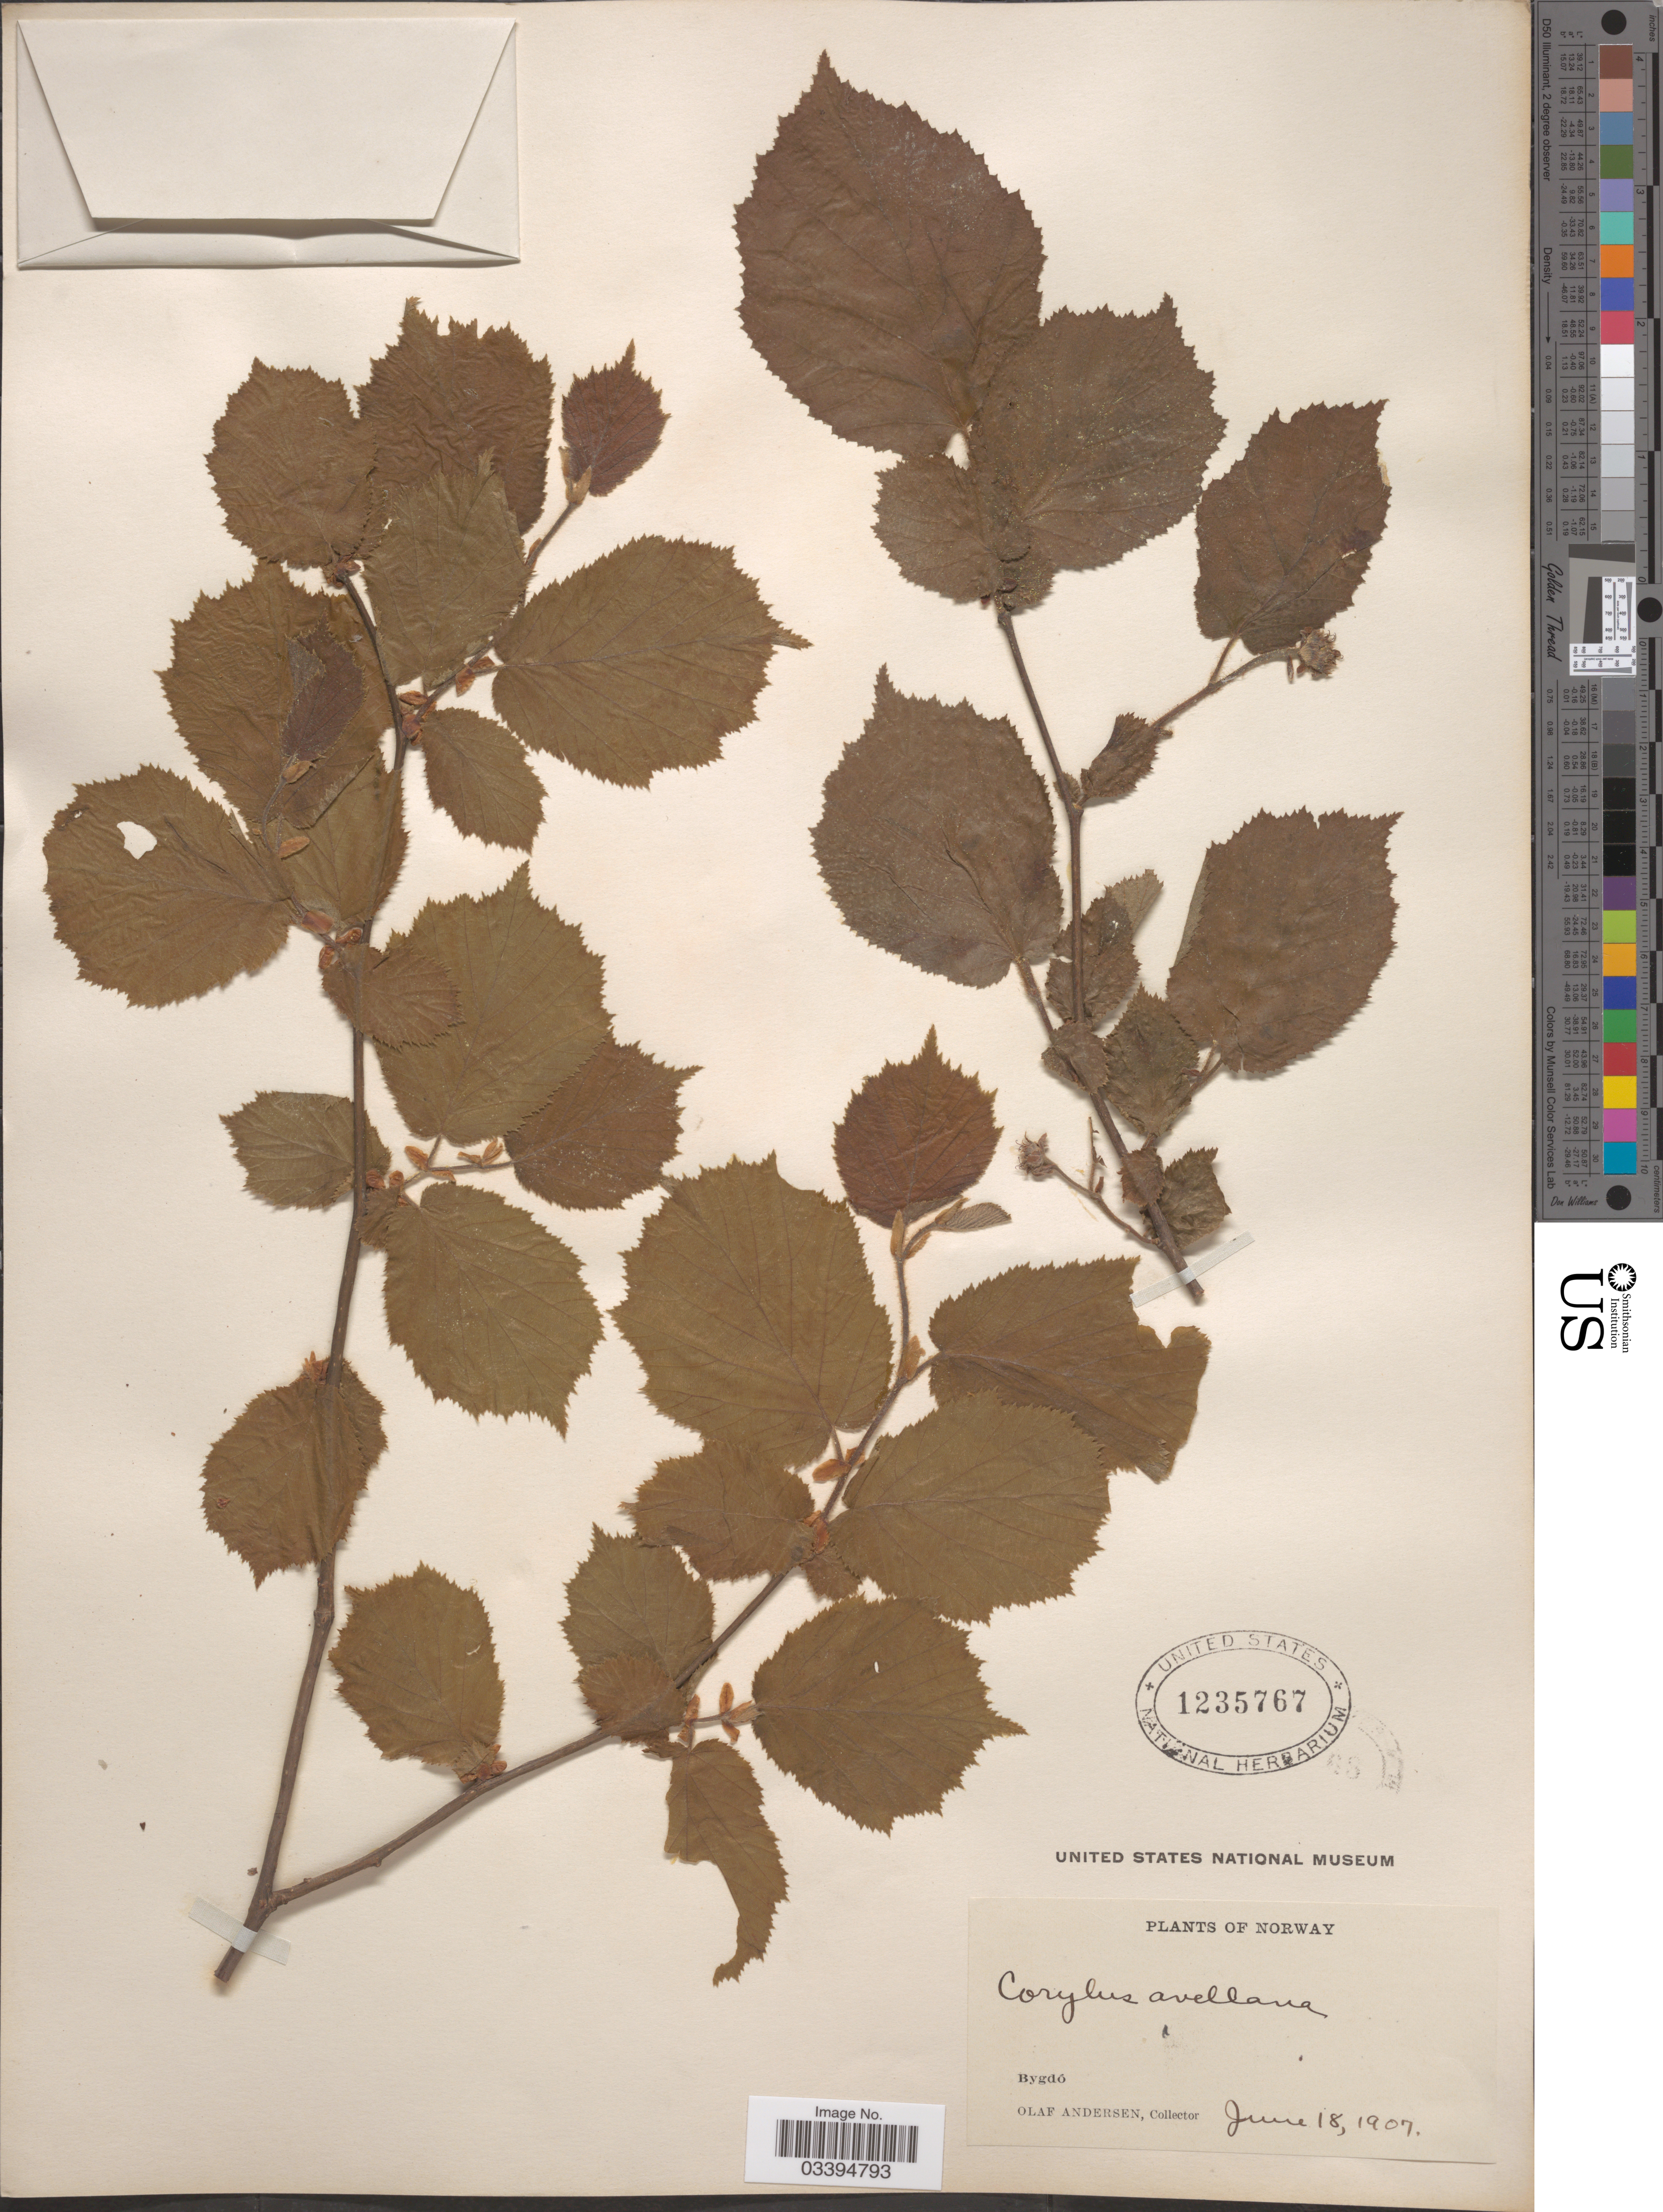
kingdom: Plantae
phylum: Tracheophyta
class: Magnoliopsida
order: Fagales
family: Betulaceae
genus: Corylus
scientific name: Corylus avellana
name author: L.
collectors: O. Andersen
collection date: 1907-06-18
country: Norway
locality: Bygdó.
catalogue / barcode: US 1235767